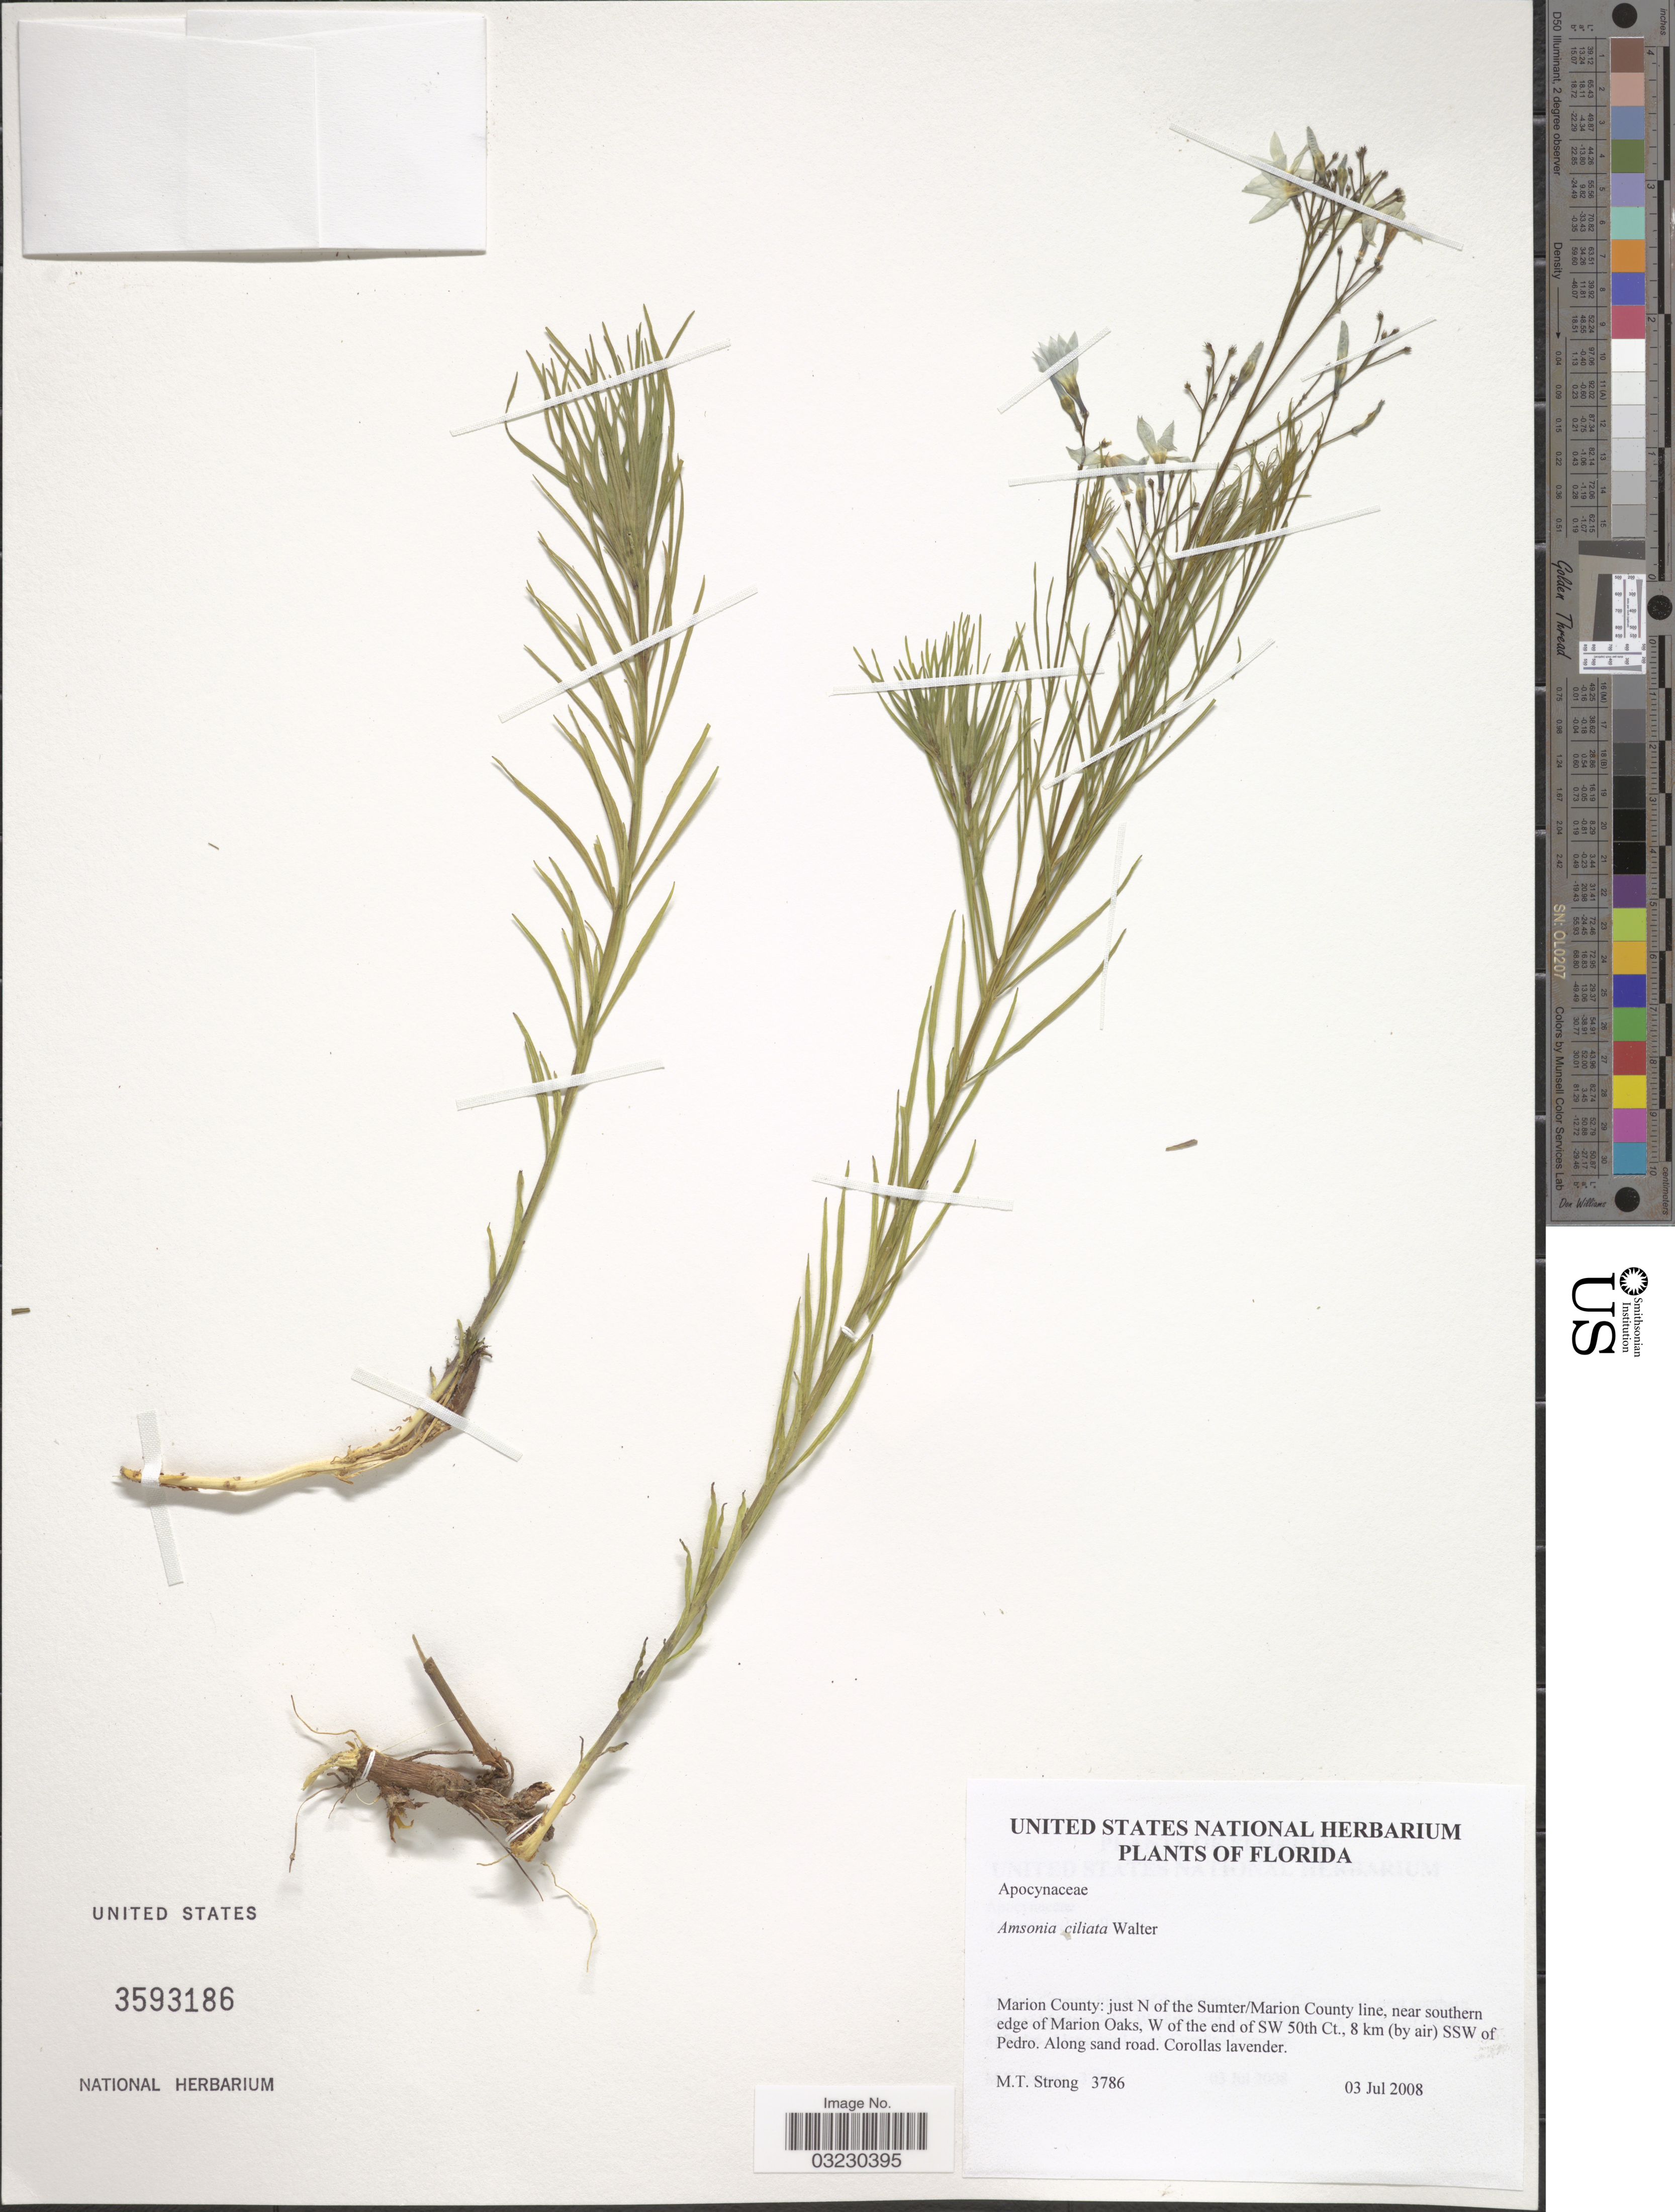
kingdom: Plantae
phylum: Tracheophyta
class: Magnoliopsida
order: Gentianales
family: Apocynaceae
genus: Amsonia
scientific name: Amsonia ciliata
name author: Walter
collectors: M. T. Strong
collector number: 3786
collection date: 2008-07-03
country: United States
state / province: Florida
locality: Marion County: just N of the Sumter/Marion County line, near southern edge of Marion Oaks, W of the end of SW 50th Ct., 8 km (by air) SSW of Pedro.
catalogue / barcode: US 3593186